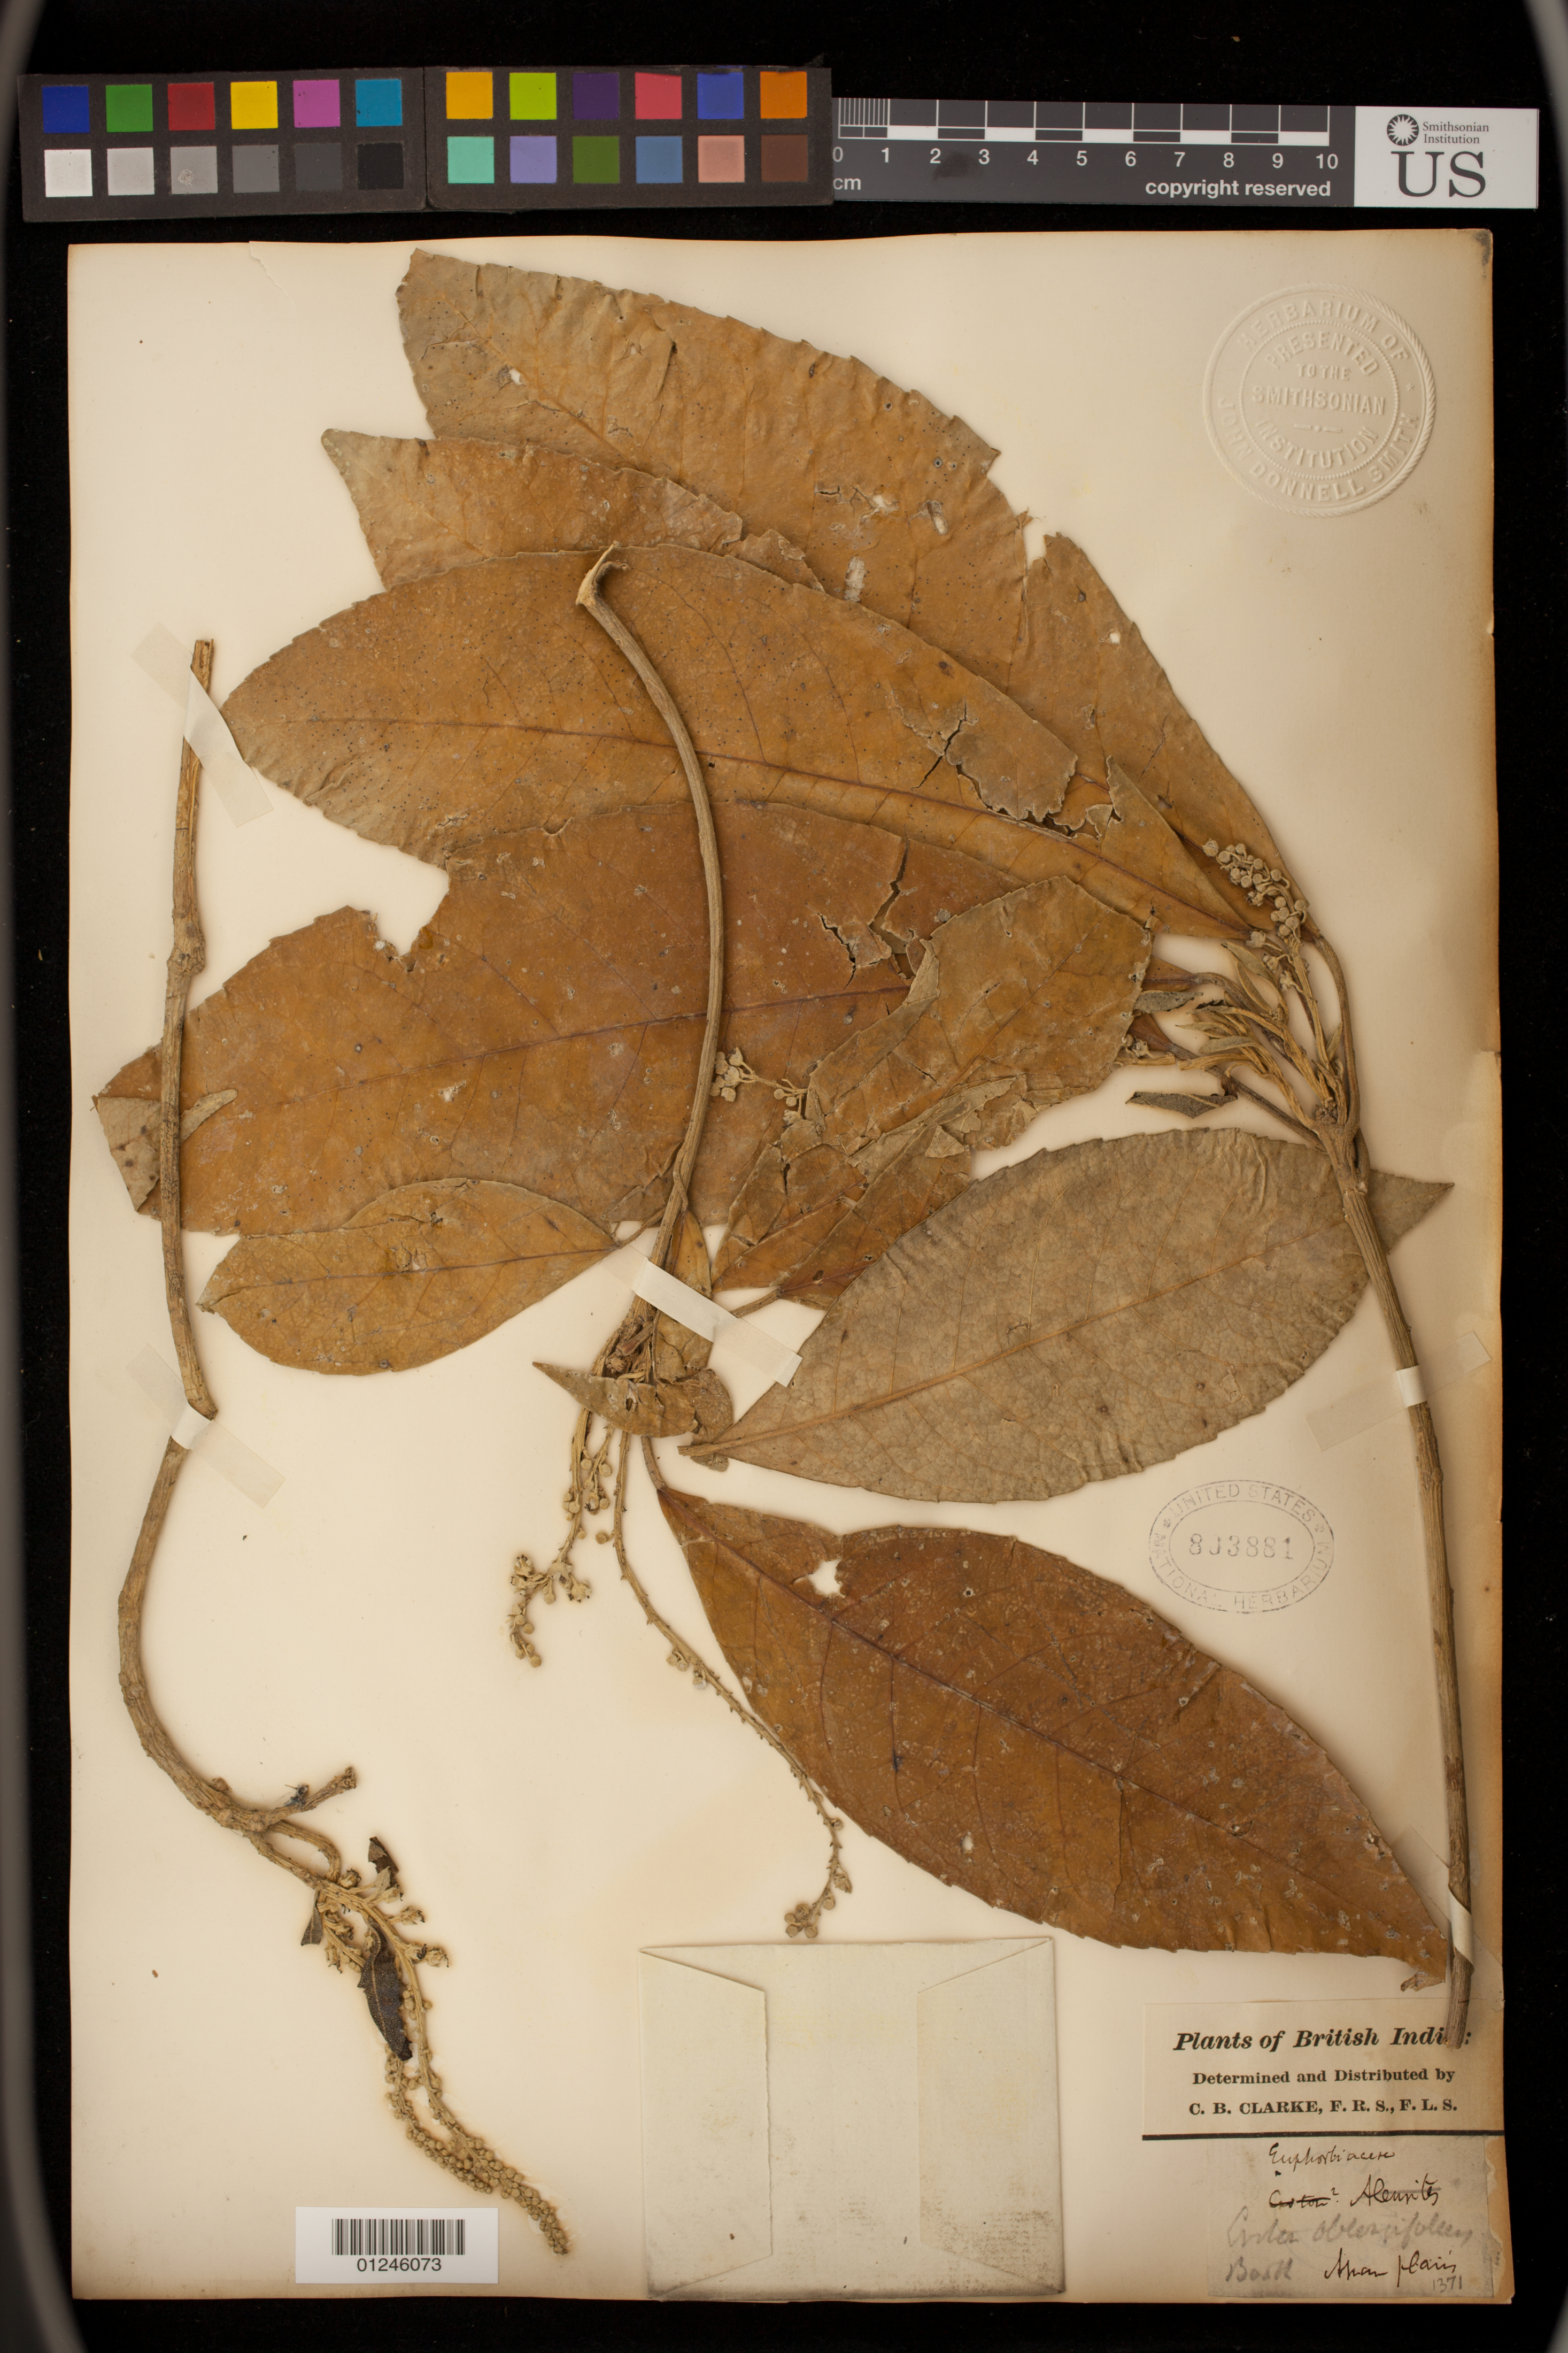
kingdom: Plantae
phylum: Tracheophyta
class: Magnoliopsida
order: Malpighiales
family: Euphorbiaceae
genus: Croton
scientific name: Croton oblongifolius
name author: Roxb.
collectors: -. Booth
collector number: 1371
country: India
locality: Aman plains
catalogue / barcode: US 803881